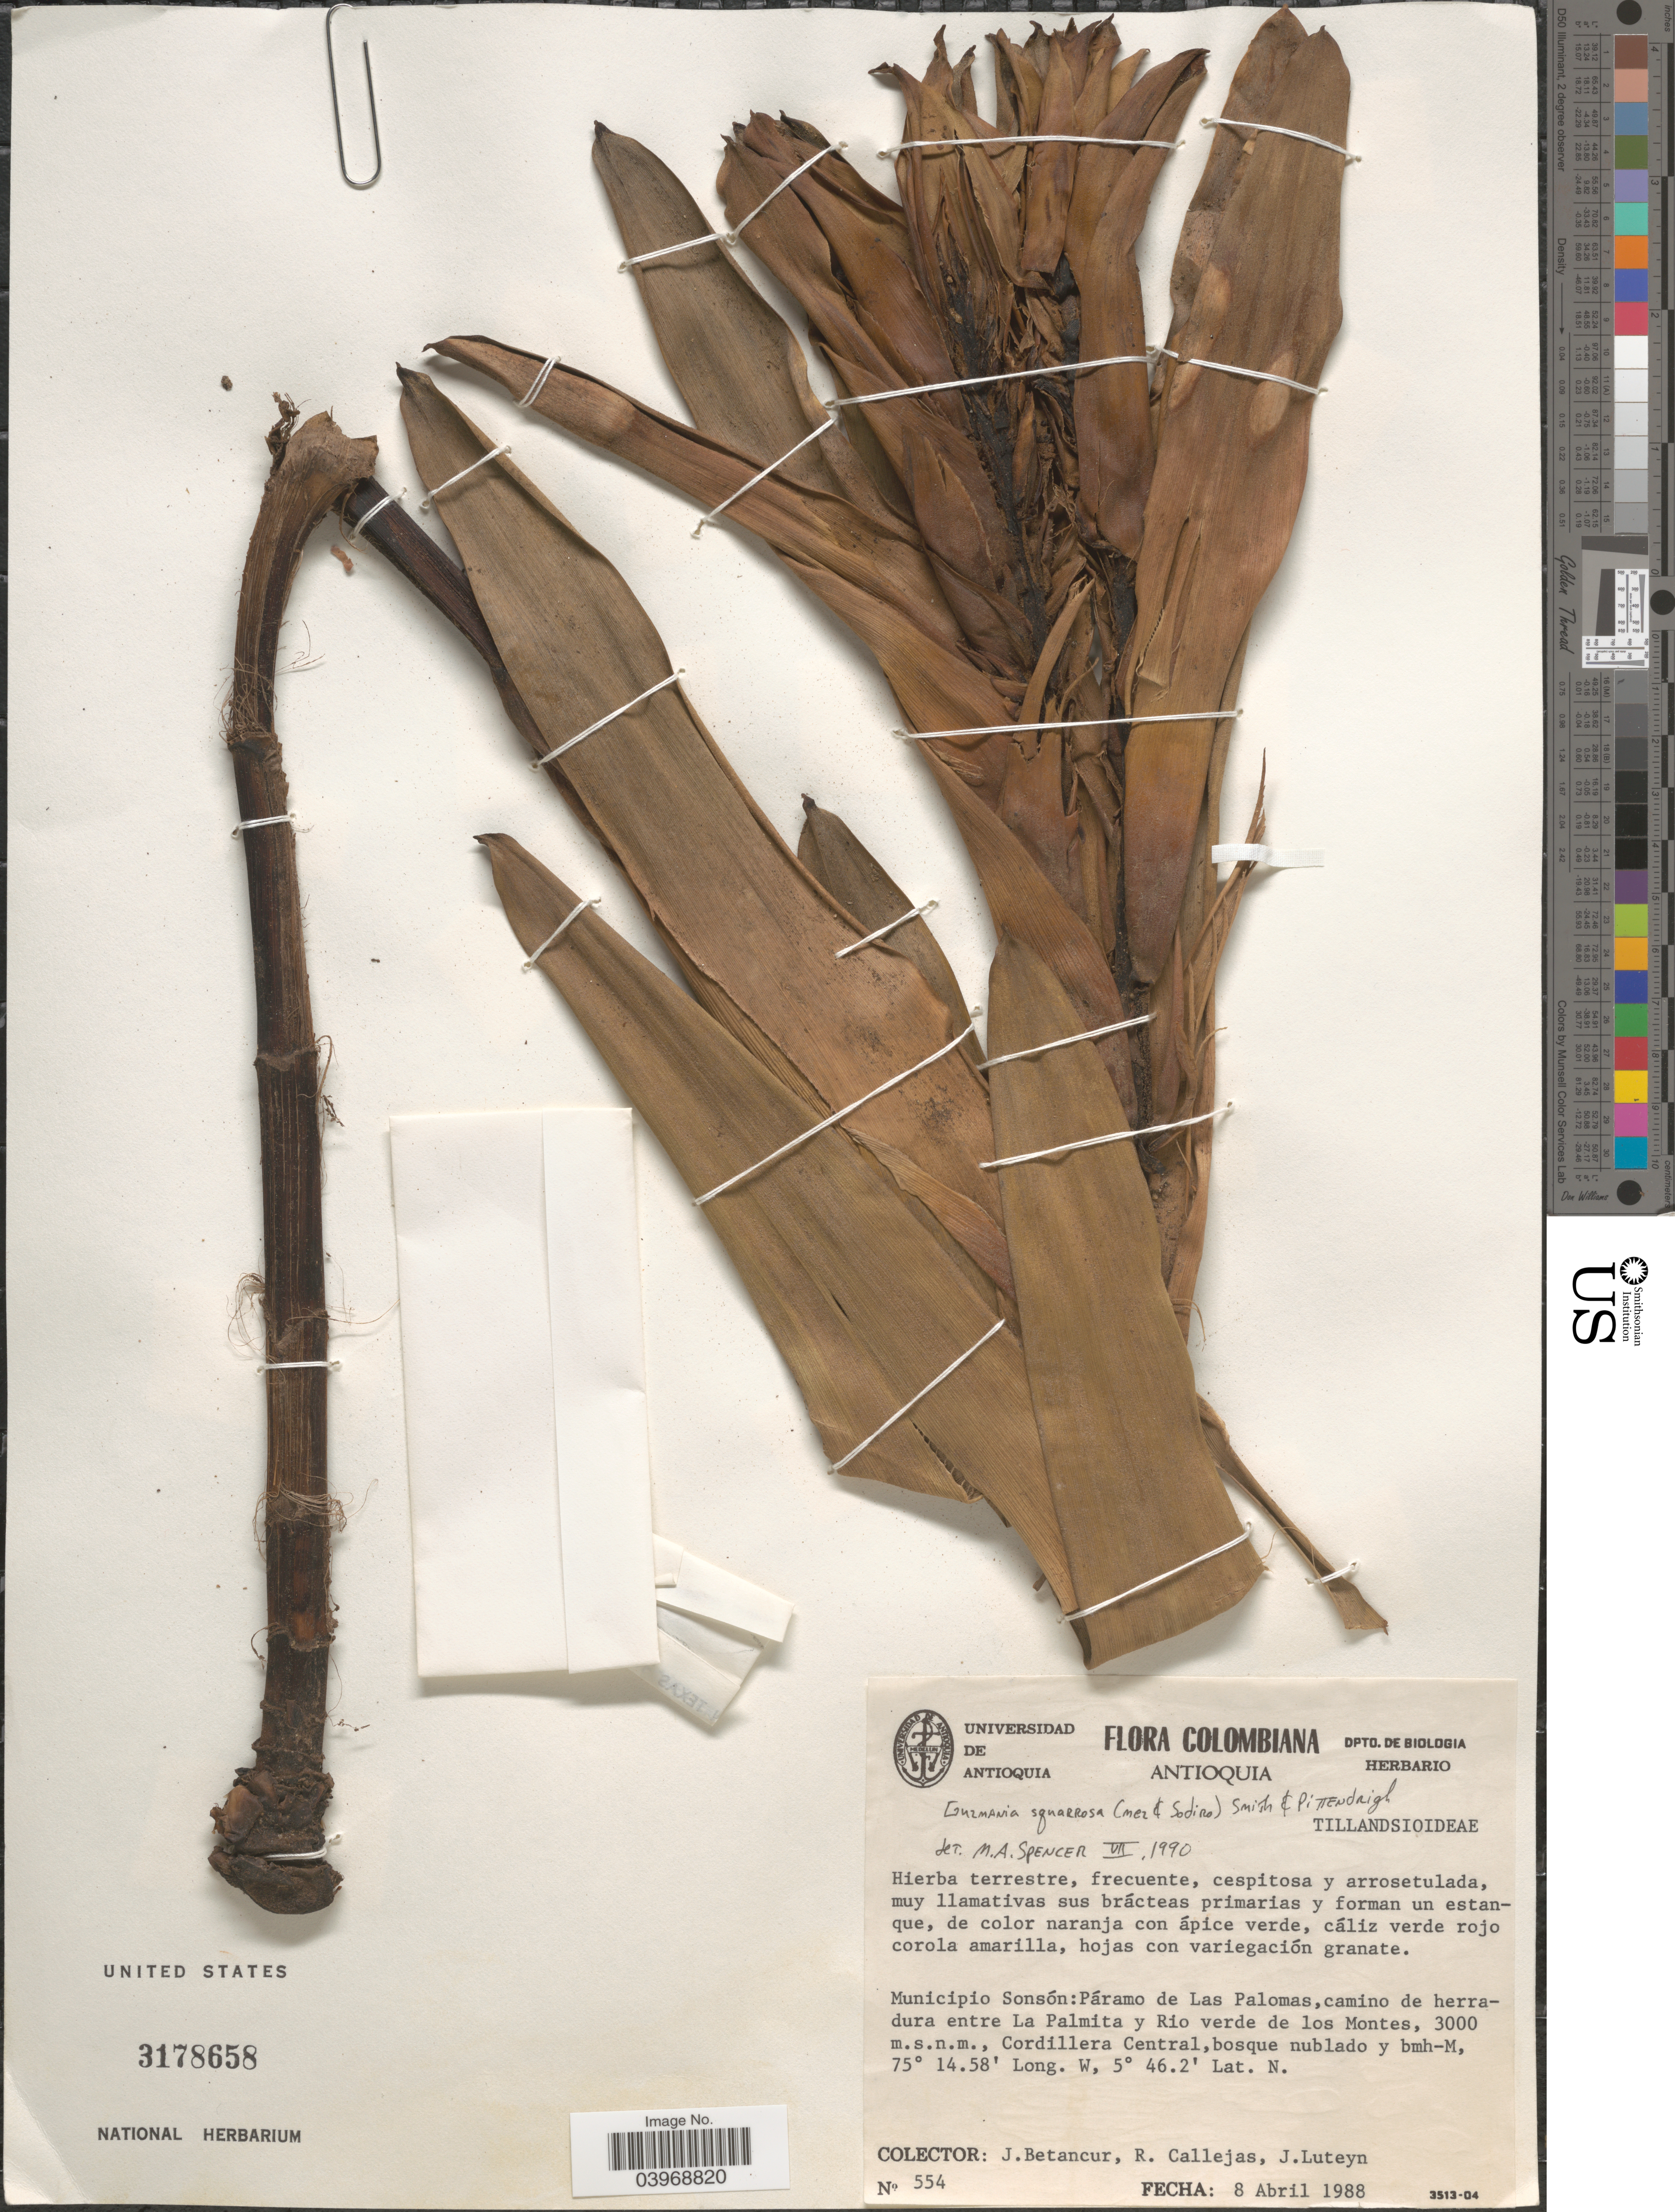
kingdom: Plantae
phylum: Tracheophyta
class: Liliopsida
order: Poales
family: Bromeliaceae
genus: Guzmania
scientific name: Guzmania squarrosa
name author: (Mez & Sodiro) L.B. Sm. & Pittendr.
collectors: J. Betancur, R. Callejas & J. L. Luteyn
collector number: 554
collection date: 1988-04-08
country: Colombia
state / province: Antioquia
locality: Municipio Sonsón: Páramo de Las Palomas, camino de herradura entre La Palmita y Rio verde de los Montes, Cordillera Central, bosque nublado.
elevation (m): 3000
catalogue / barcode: US 3178658